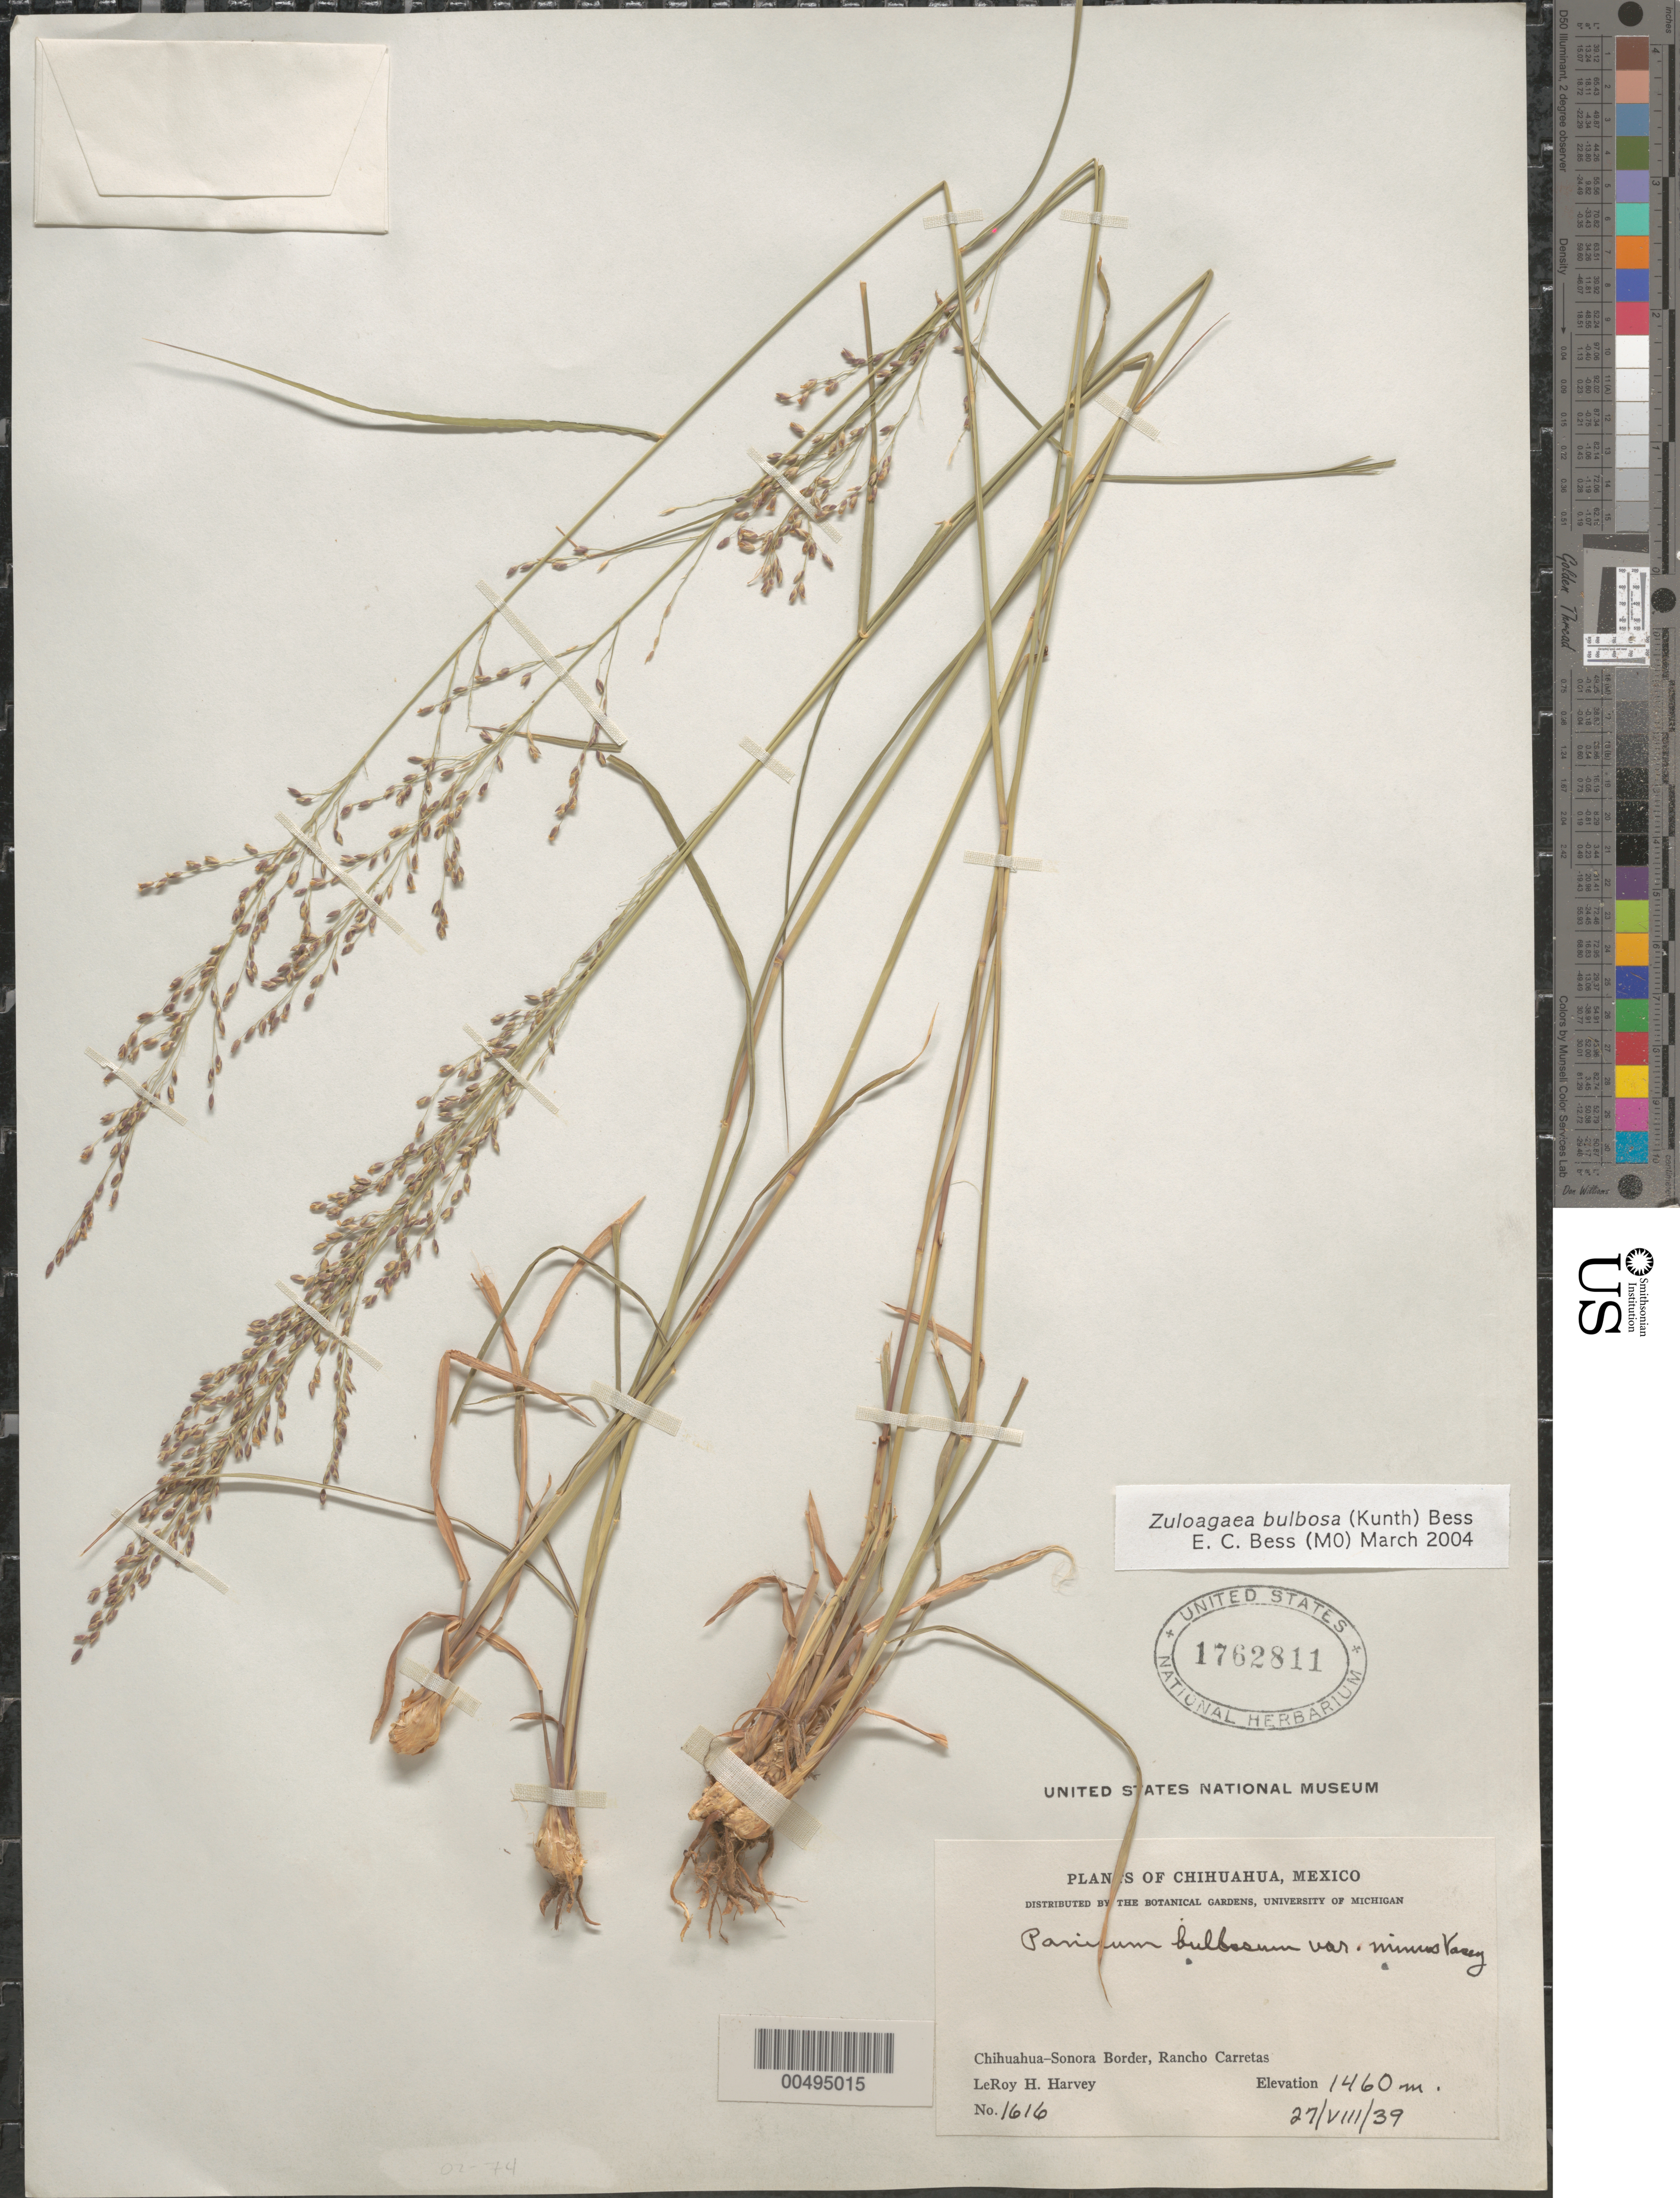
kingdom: Plantae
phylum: Tracheophyta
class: Liliopsida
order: Poales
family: Poaceae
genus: Panicum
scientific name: Panicum bulbosum subsp. sciaphilum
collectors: L. H. Harvey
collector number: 1616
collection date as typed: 27 Aug 1939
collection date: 1939-08-27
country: Mexico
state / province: Chihuahua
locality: Chihuahua-Sonora Border, Rancho Carretas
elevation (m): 1460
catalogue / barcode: US 1762811